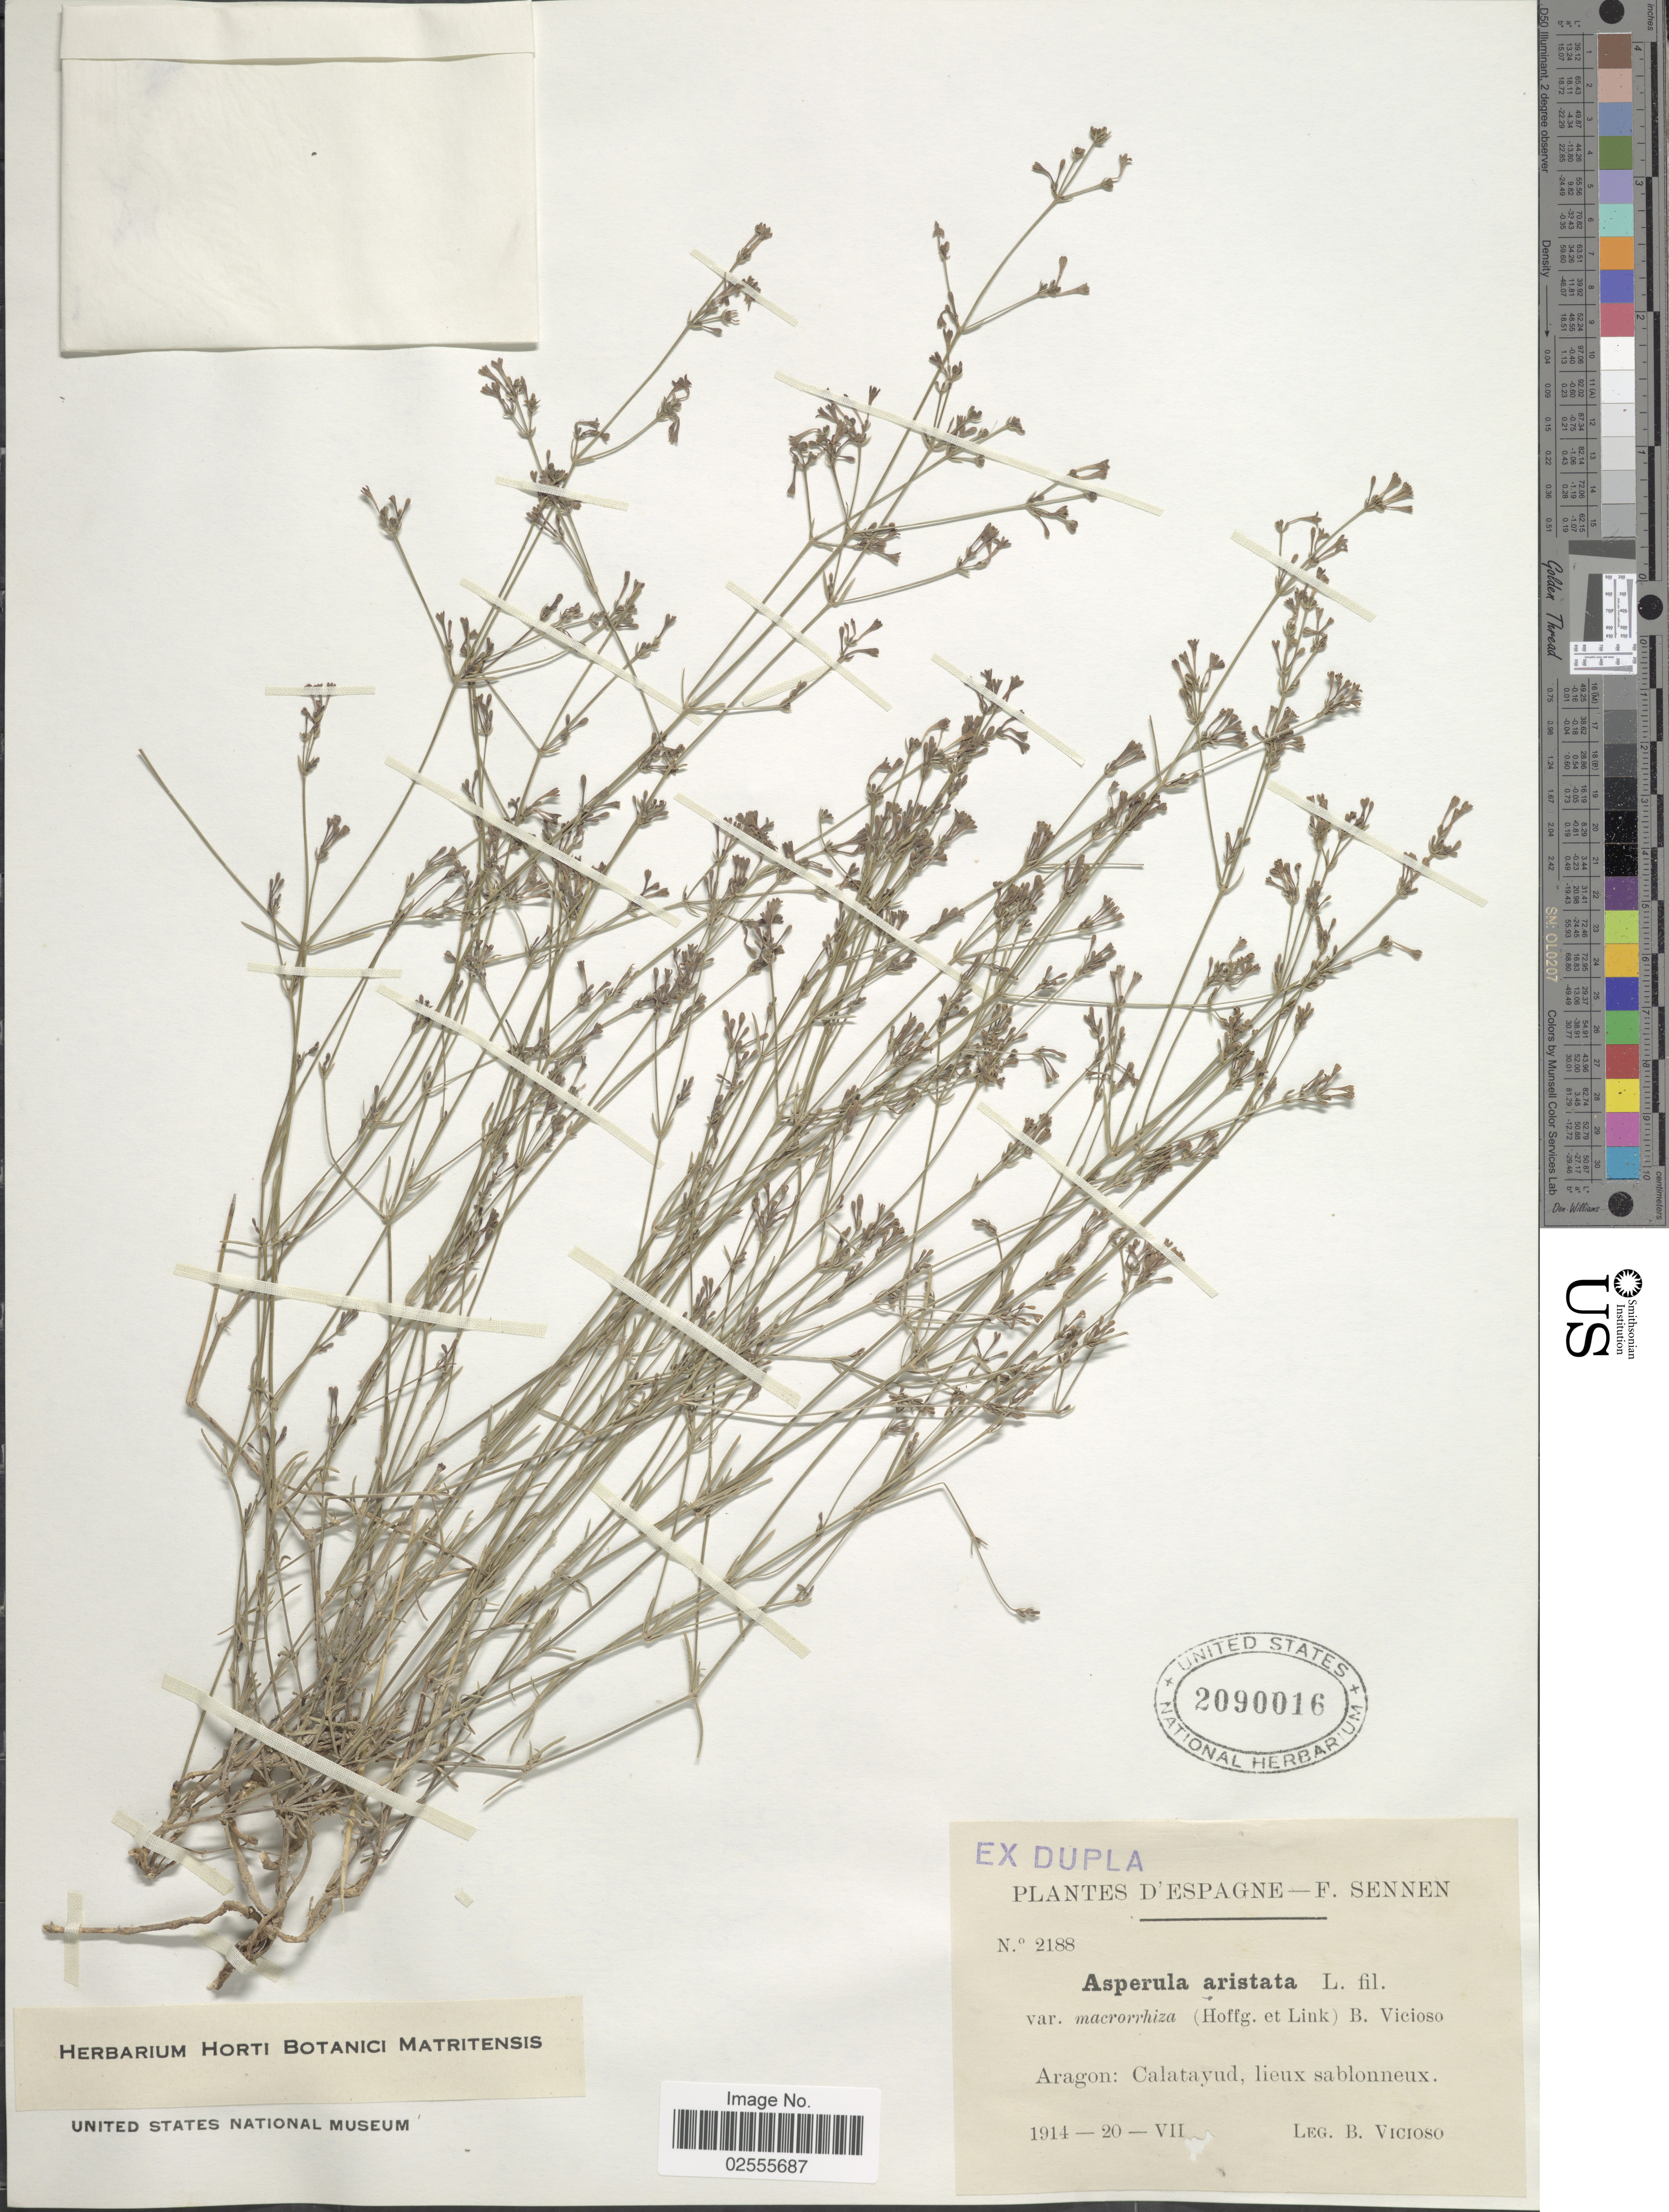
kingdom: Plantae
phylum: Tracheophyta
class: Magnoliopsida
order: Gentianales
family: Rubiaceae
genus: Asperula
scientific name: Asperula aristata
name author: L. f.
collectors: Vicioso, B.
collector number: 2188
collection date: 1914-07-20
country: Spain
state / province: Aragón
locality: Calatayud, lieux sablonneux.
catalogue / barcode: US 2090016